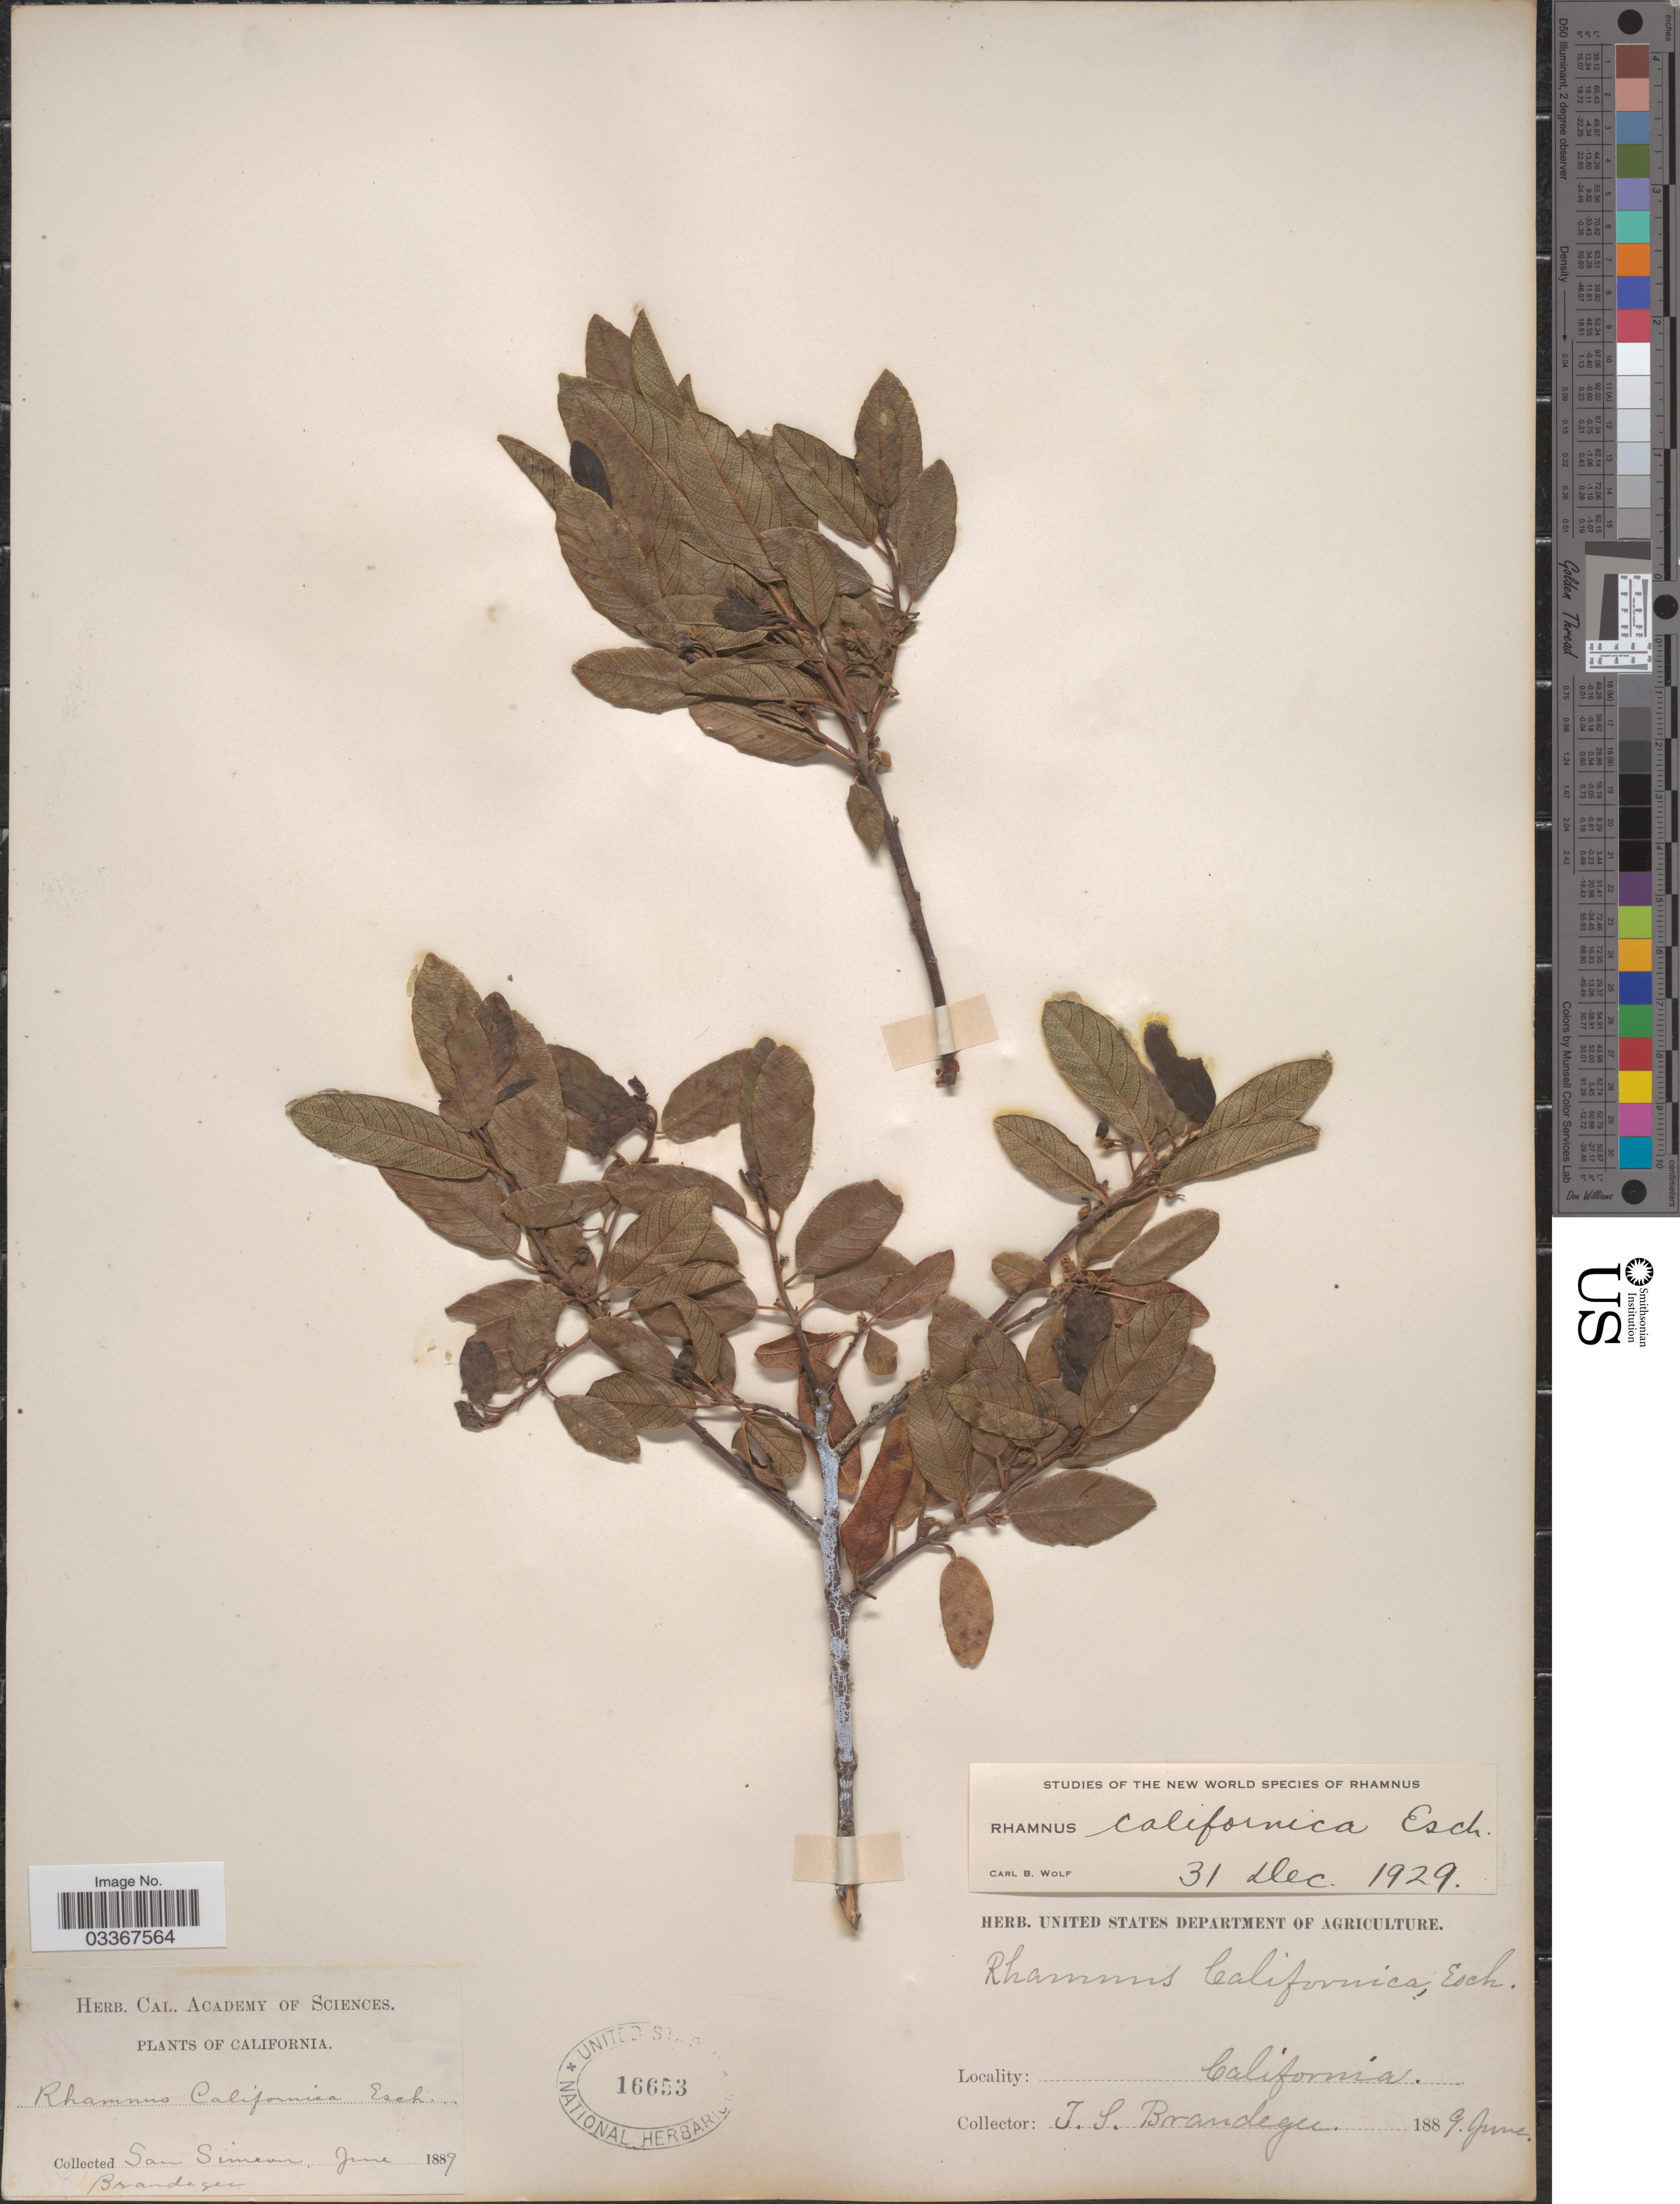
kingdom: Plantae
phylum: Tracheophyta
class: Magnoliopsida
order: Rosales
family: Rhamnaceae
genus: Frangula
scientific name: Frangula californica subsp. californica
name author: (Eschsch.) A. Gray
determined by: Strong, Mark T., (BOT), Smithsonian Institution - National Museum of Natural History (UNITED STATES)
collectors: T. S. Brandegee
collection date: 1889-06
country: United States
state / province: California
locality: San Simeon.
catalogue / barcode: US 16653